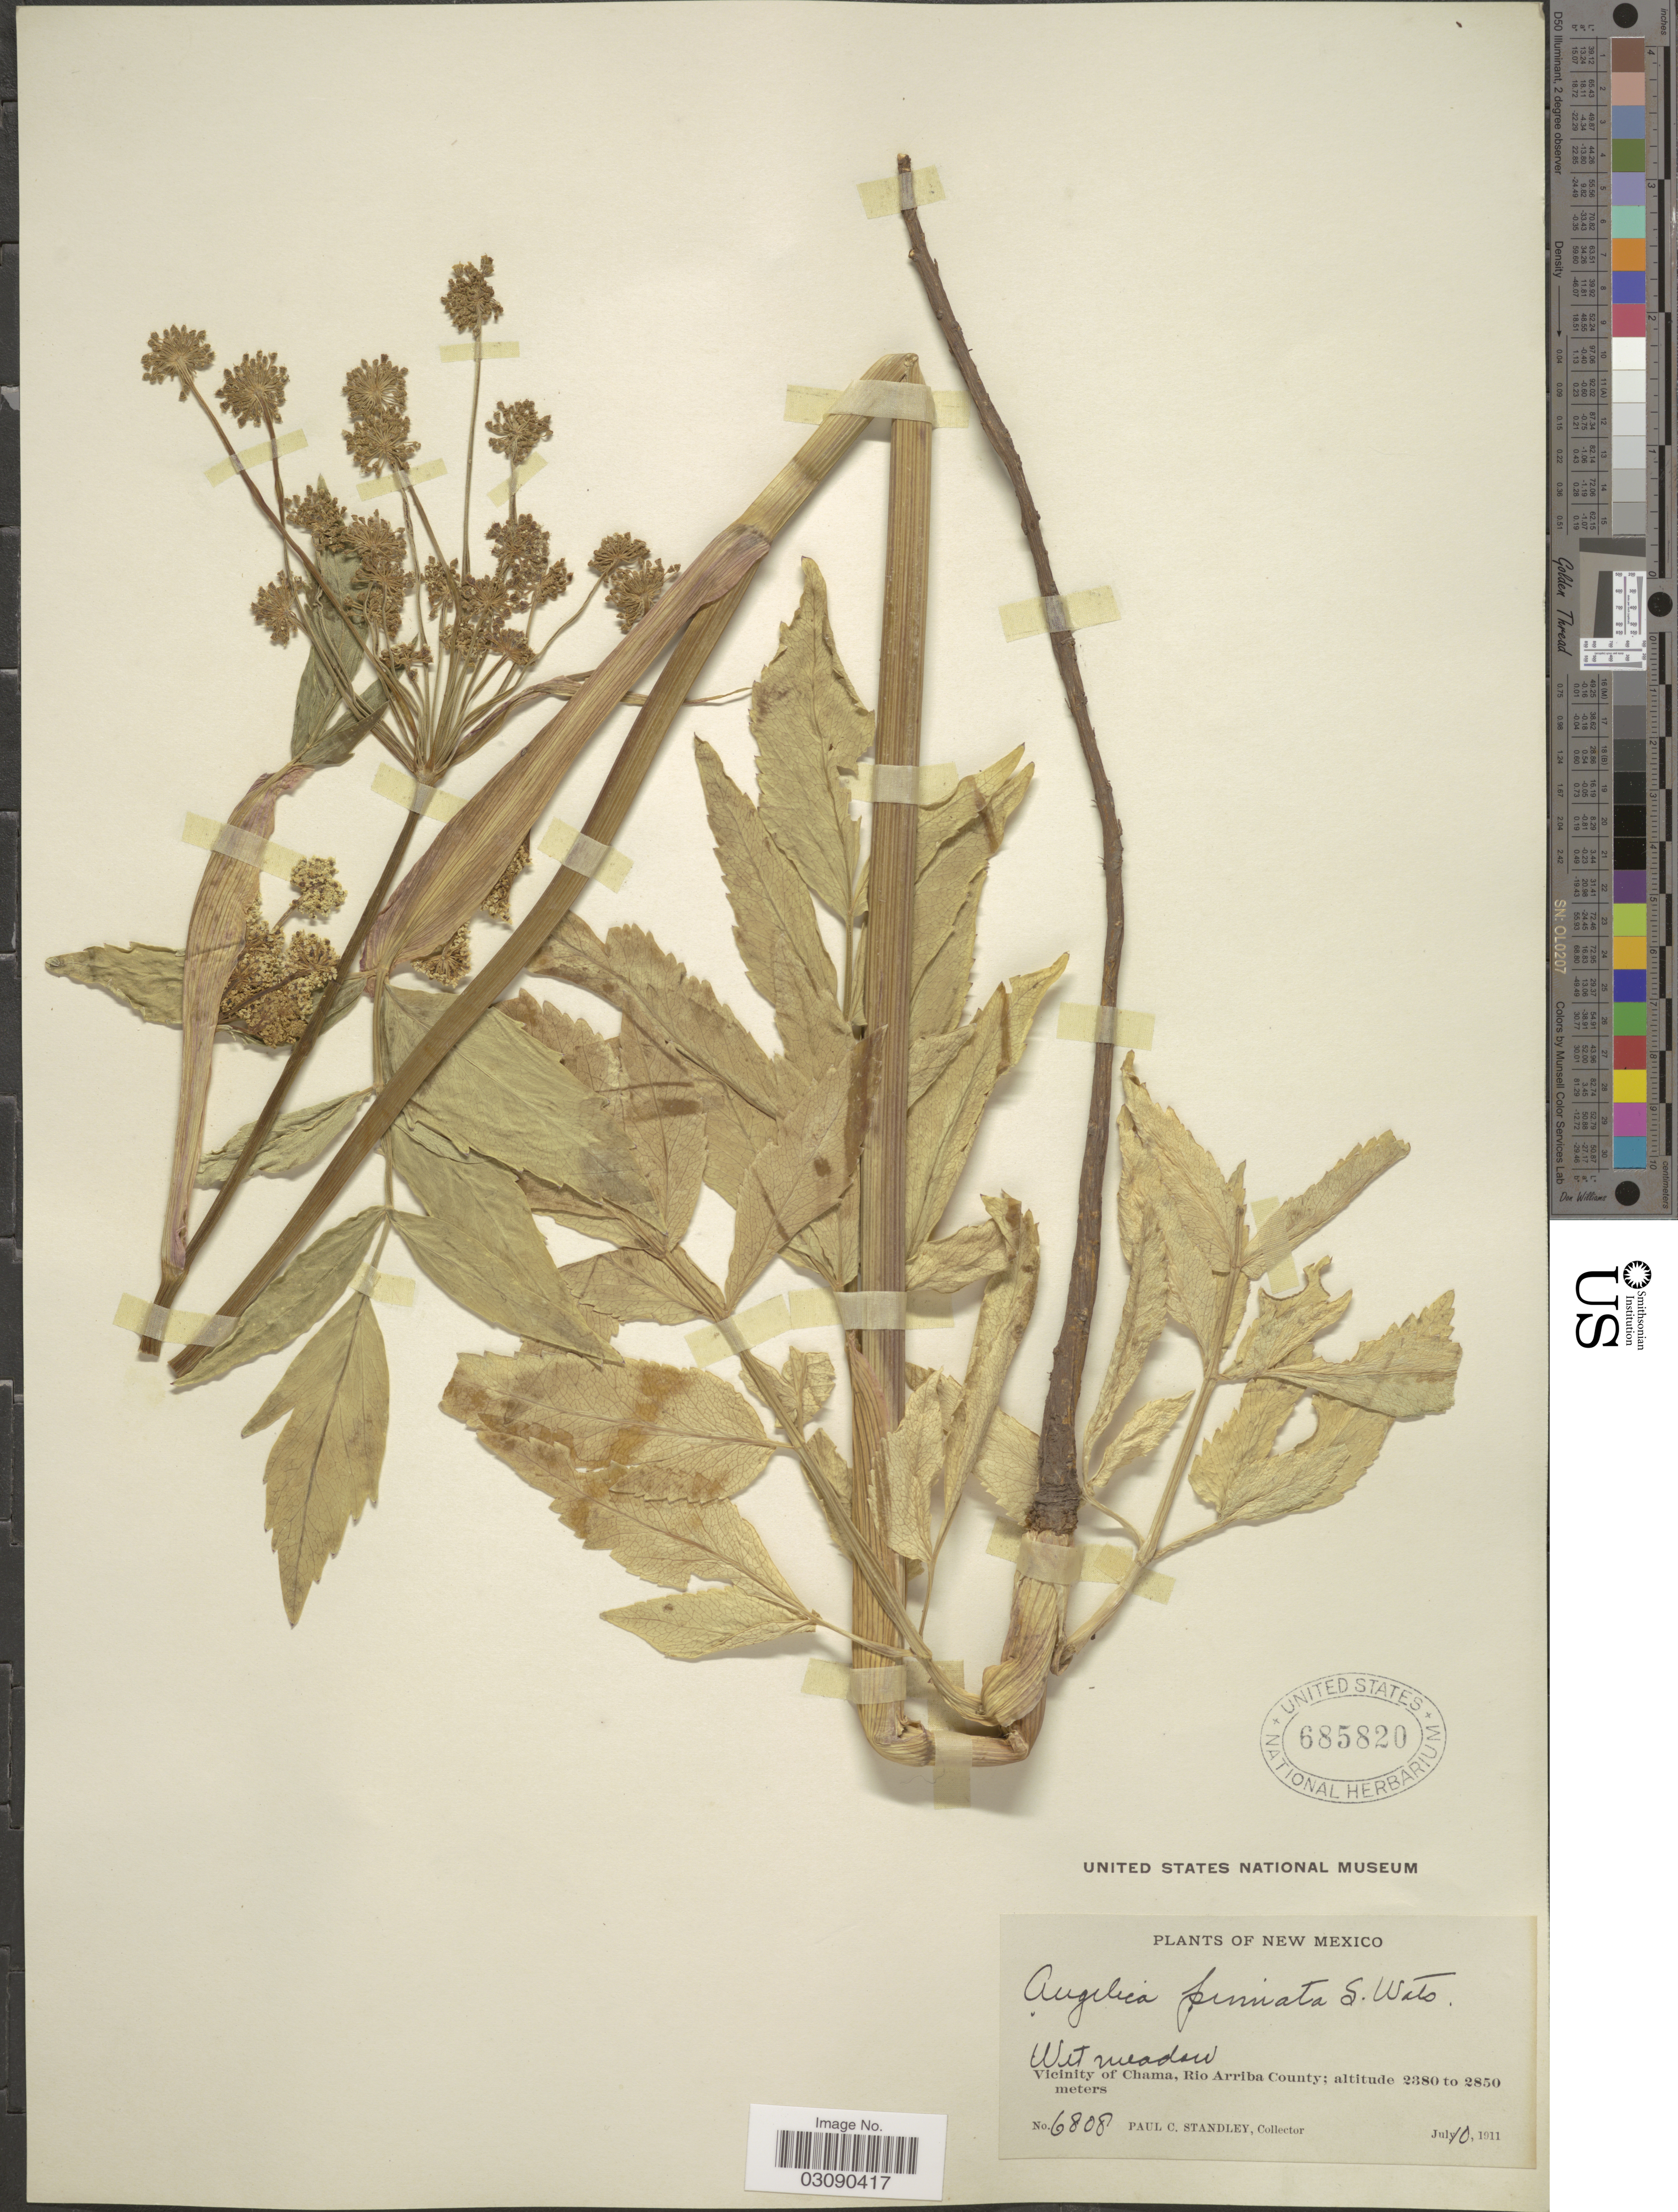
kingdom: Plantae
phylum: Tracheophyta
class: Magnoliopsida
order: Apiales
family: Apiaceae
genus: Angelica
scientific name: Angelica pinnata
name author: S. Watson in C. King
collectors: P. C. Standley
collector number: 6808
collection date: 1911-07-10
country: United States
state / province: New Mexico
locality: Vicinity of Chama, Rio Arriba County.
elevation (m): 2380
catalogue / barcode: US 685820